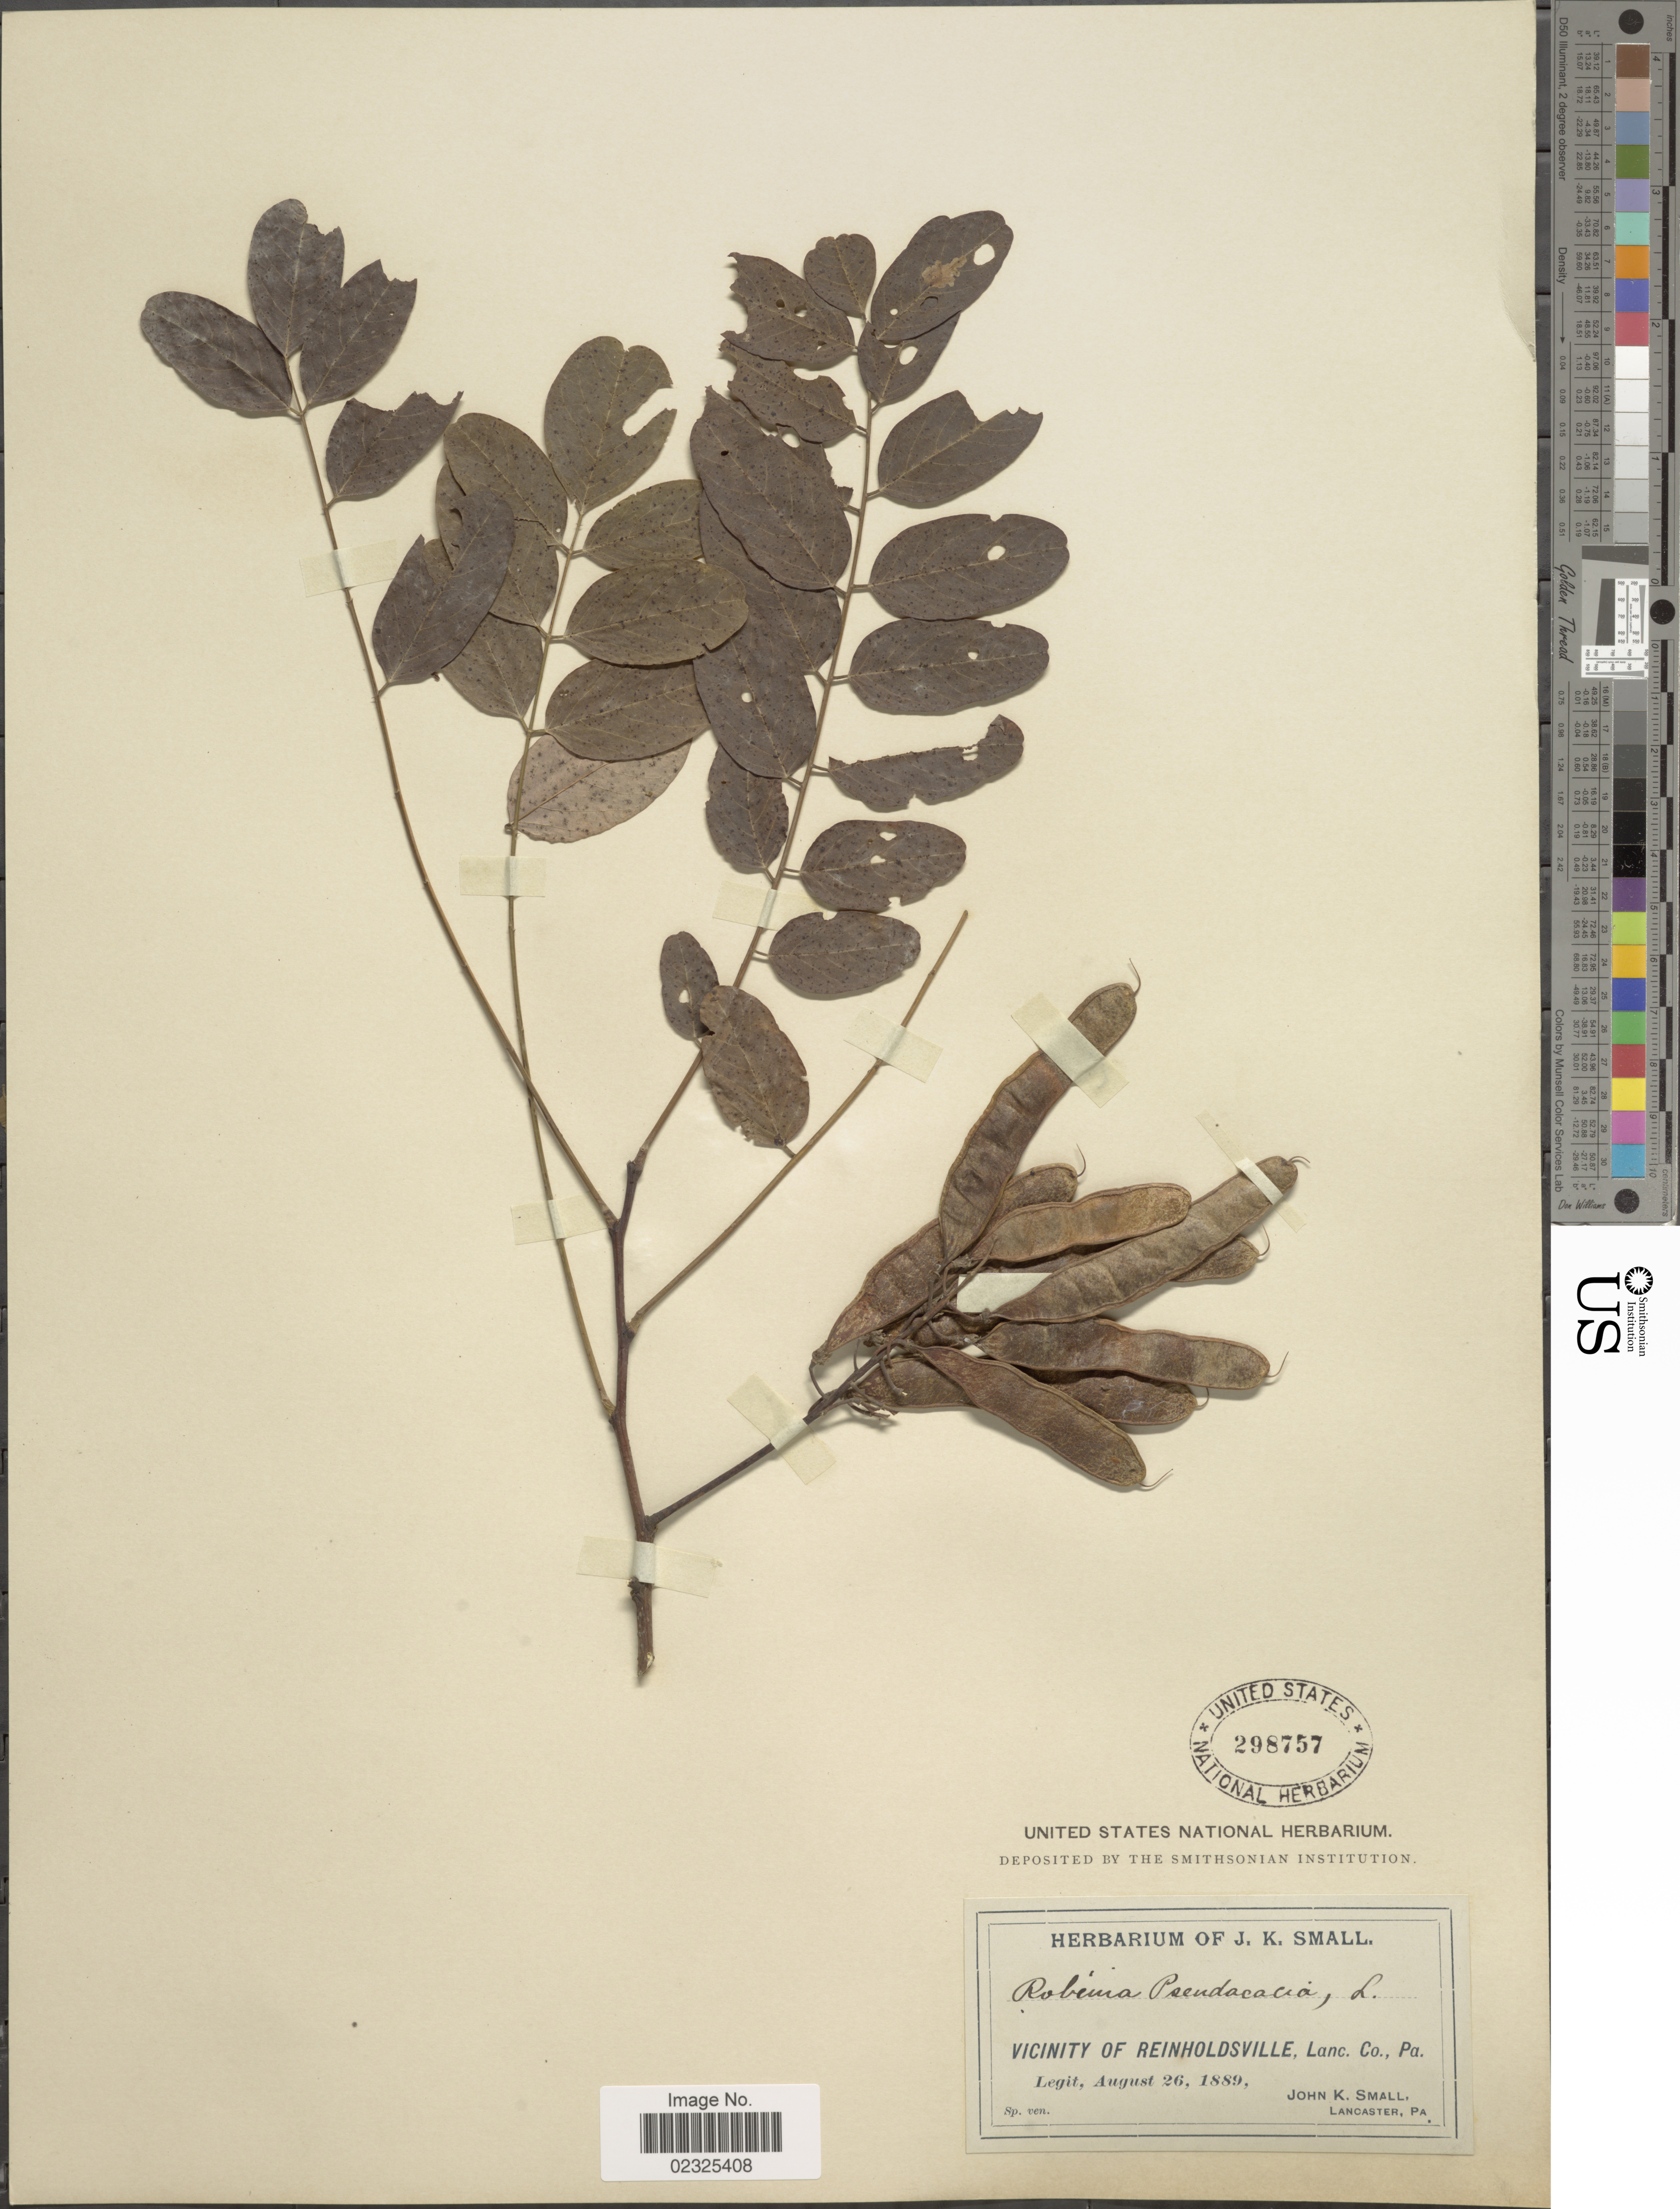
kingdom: Plantae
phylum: Tracheophyta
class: Magnoliopsida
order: Fabales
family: Fabaceae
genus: Robinia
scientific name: Robinia pseudoacacia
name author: L.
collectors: J. K. Small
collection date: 1889-08-26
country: United States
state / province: Pennsylvania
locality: Vicinity of Reinholdsville, Lanc. Co.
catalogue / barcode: US 298757